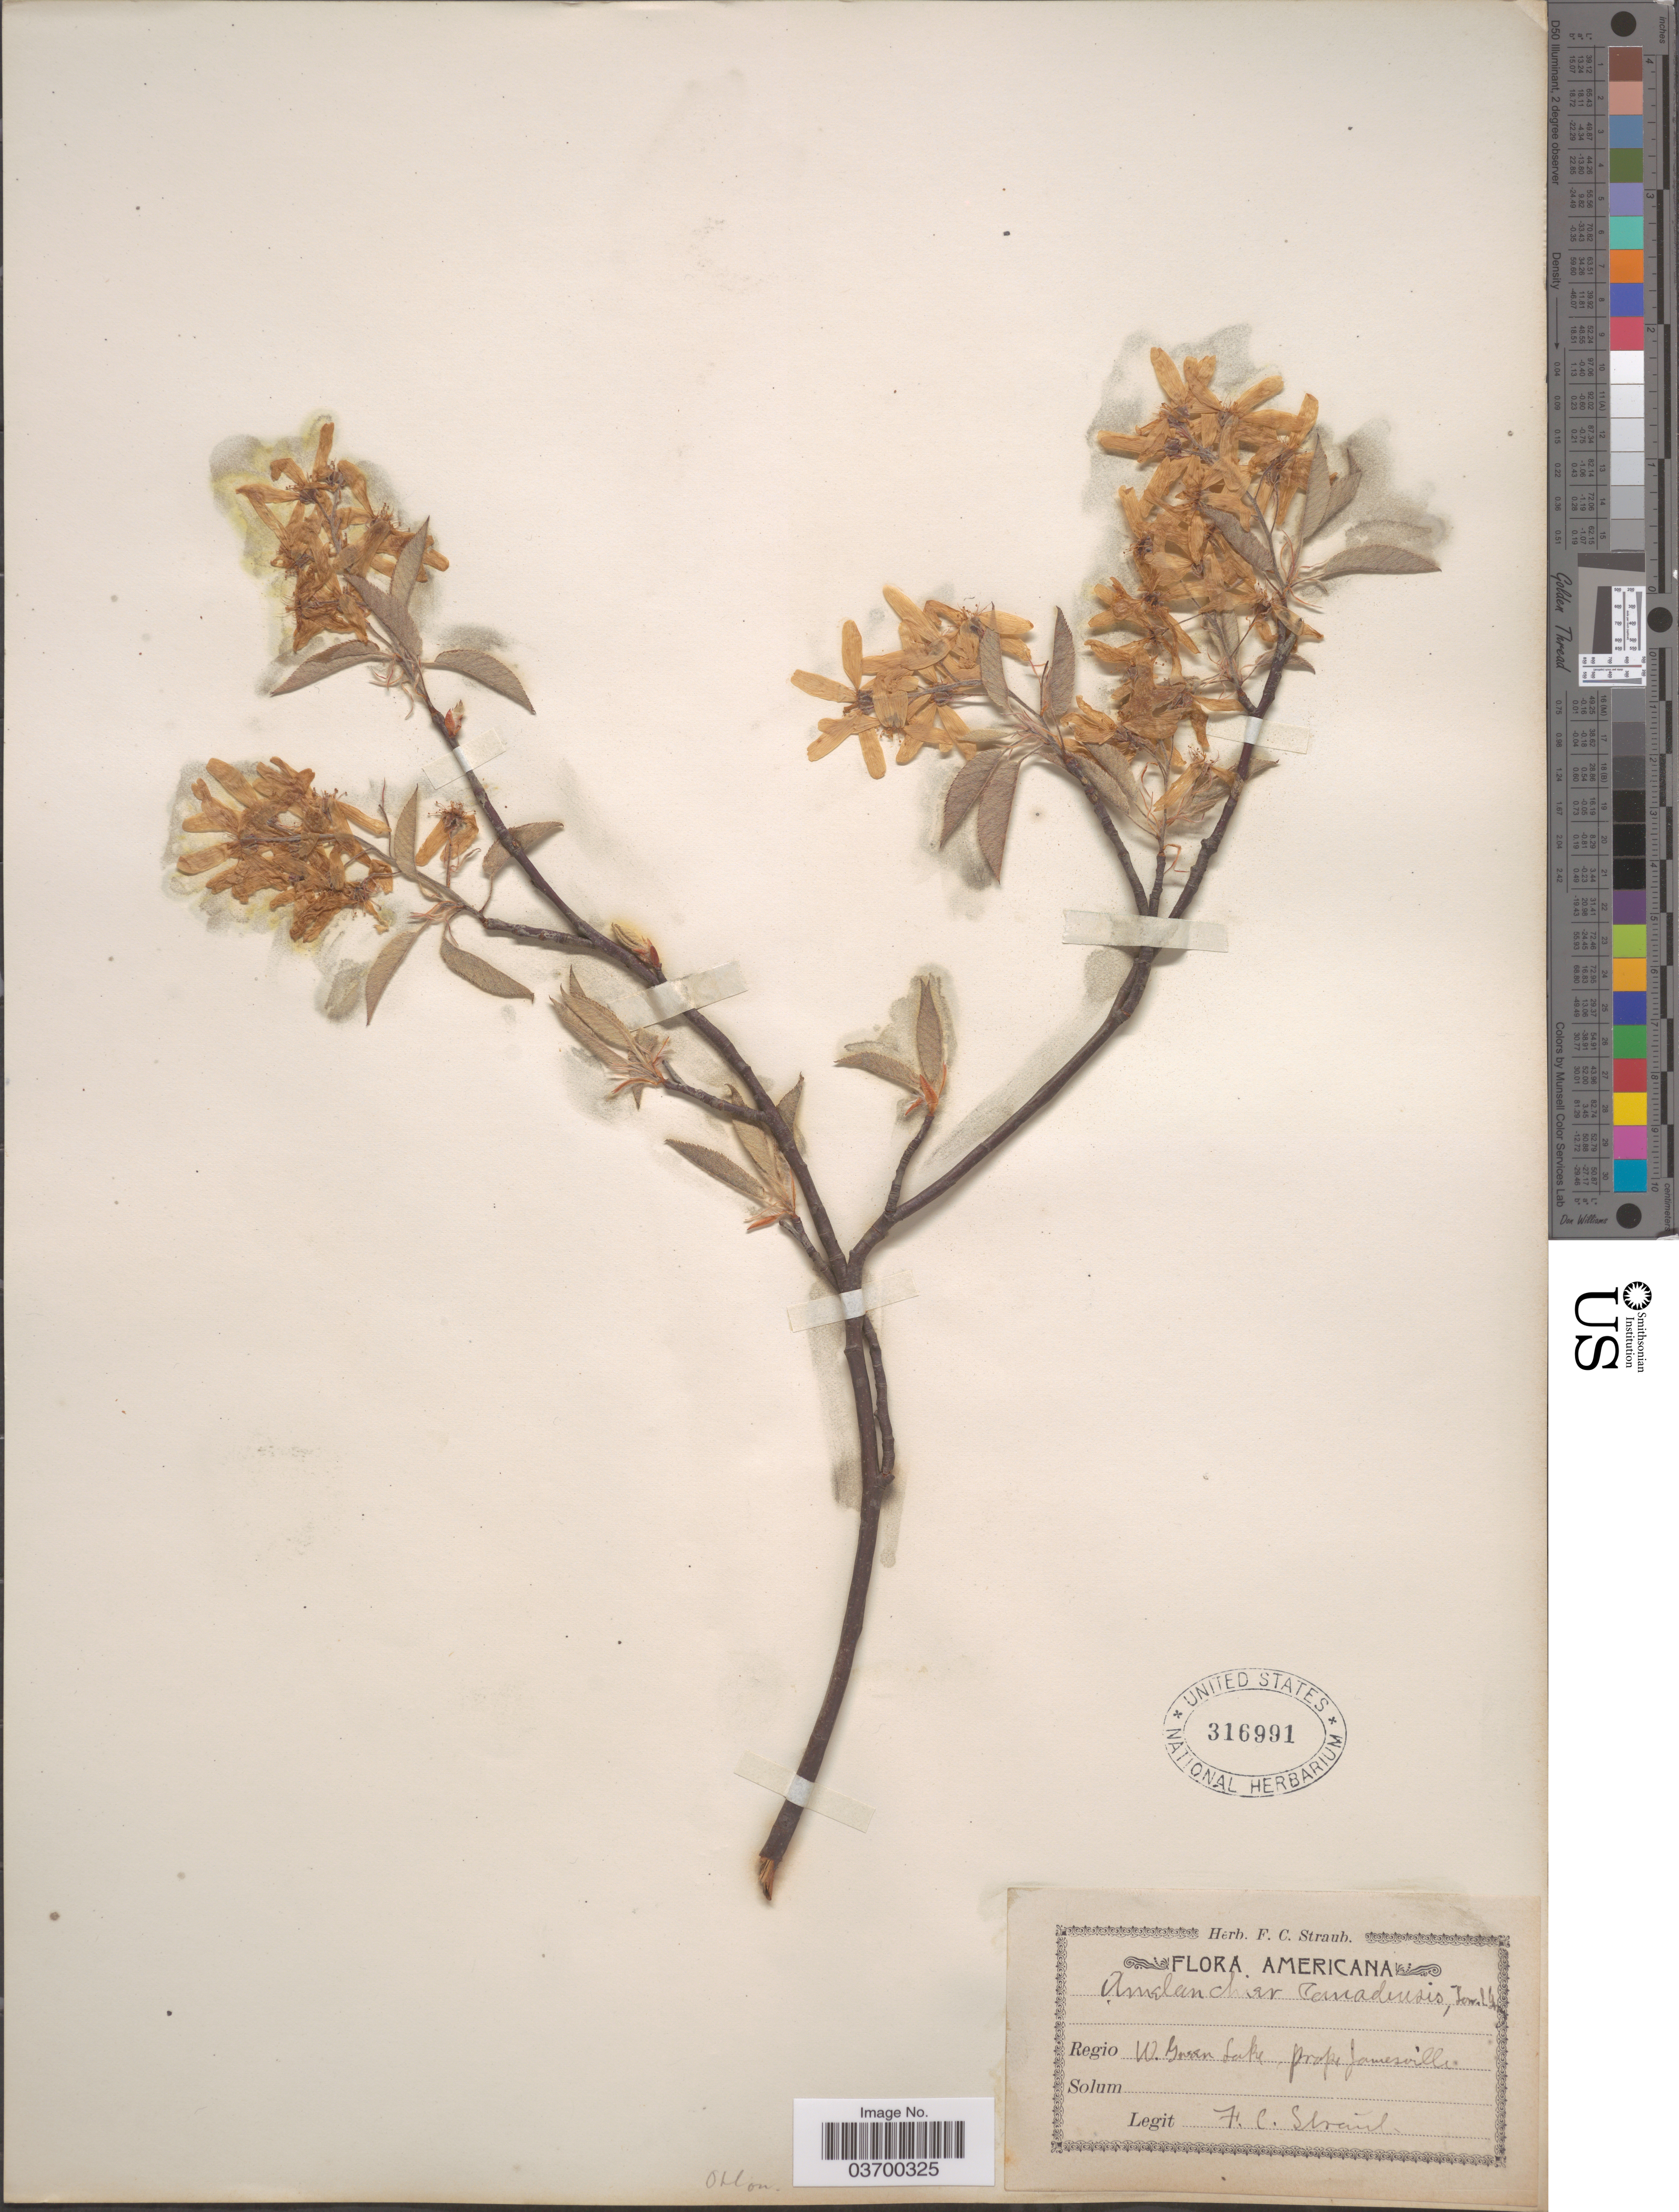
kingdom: Plantae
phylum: Tracheophyta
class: Magnoliopsida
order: Rosales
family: Rosaceae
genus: Amelanchier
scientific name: Amelanchier canadensis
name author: (L.) Medic.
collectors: F. Straub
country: United States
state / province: New York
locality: Americana. Regio W. Green Lake, prope Jamesville.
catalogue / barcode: US 316991